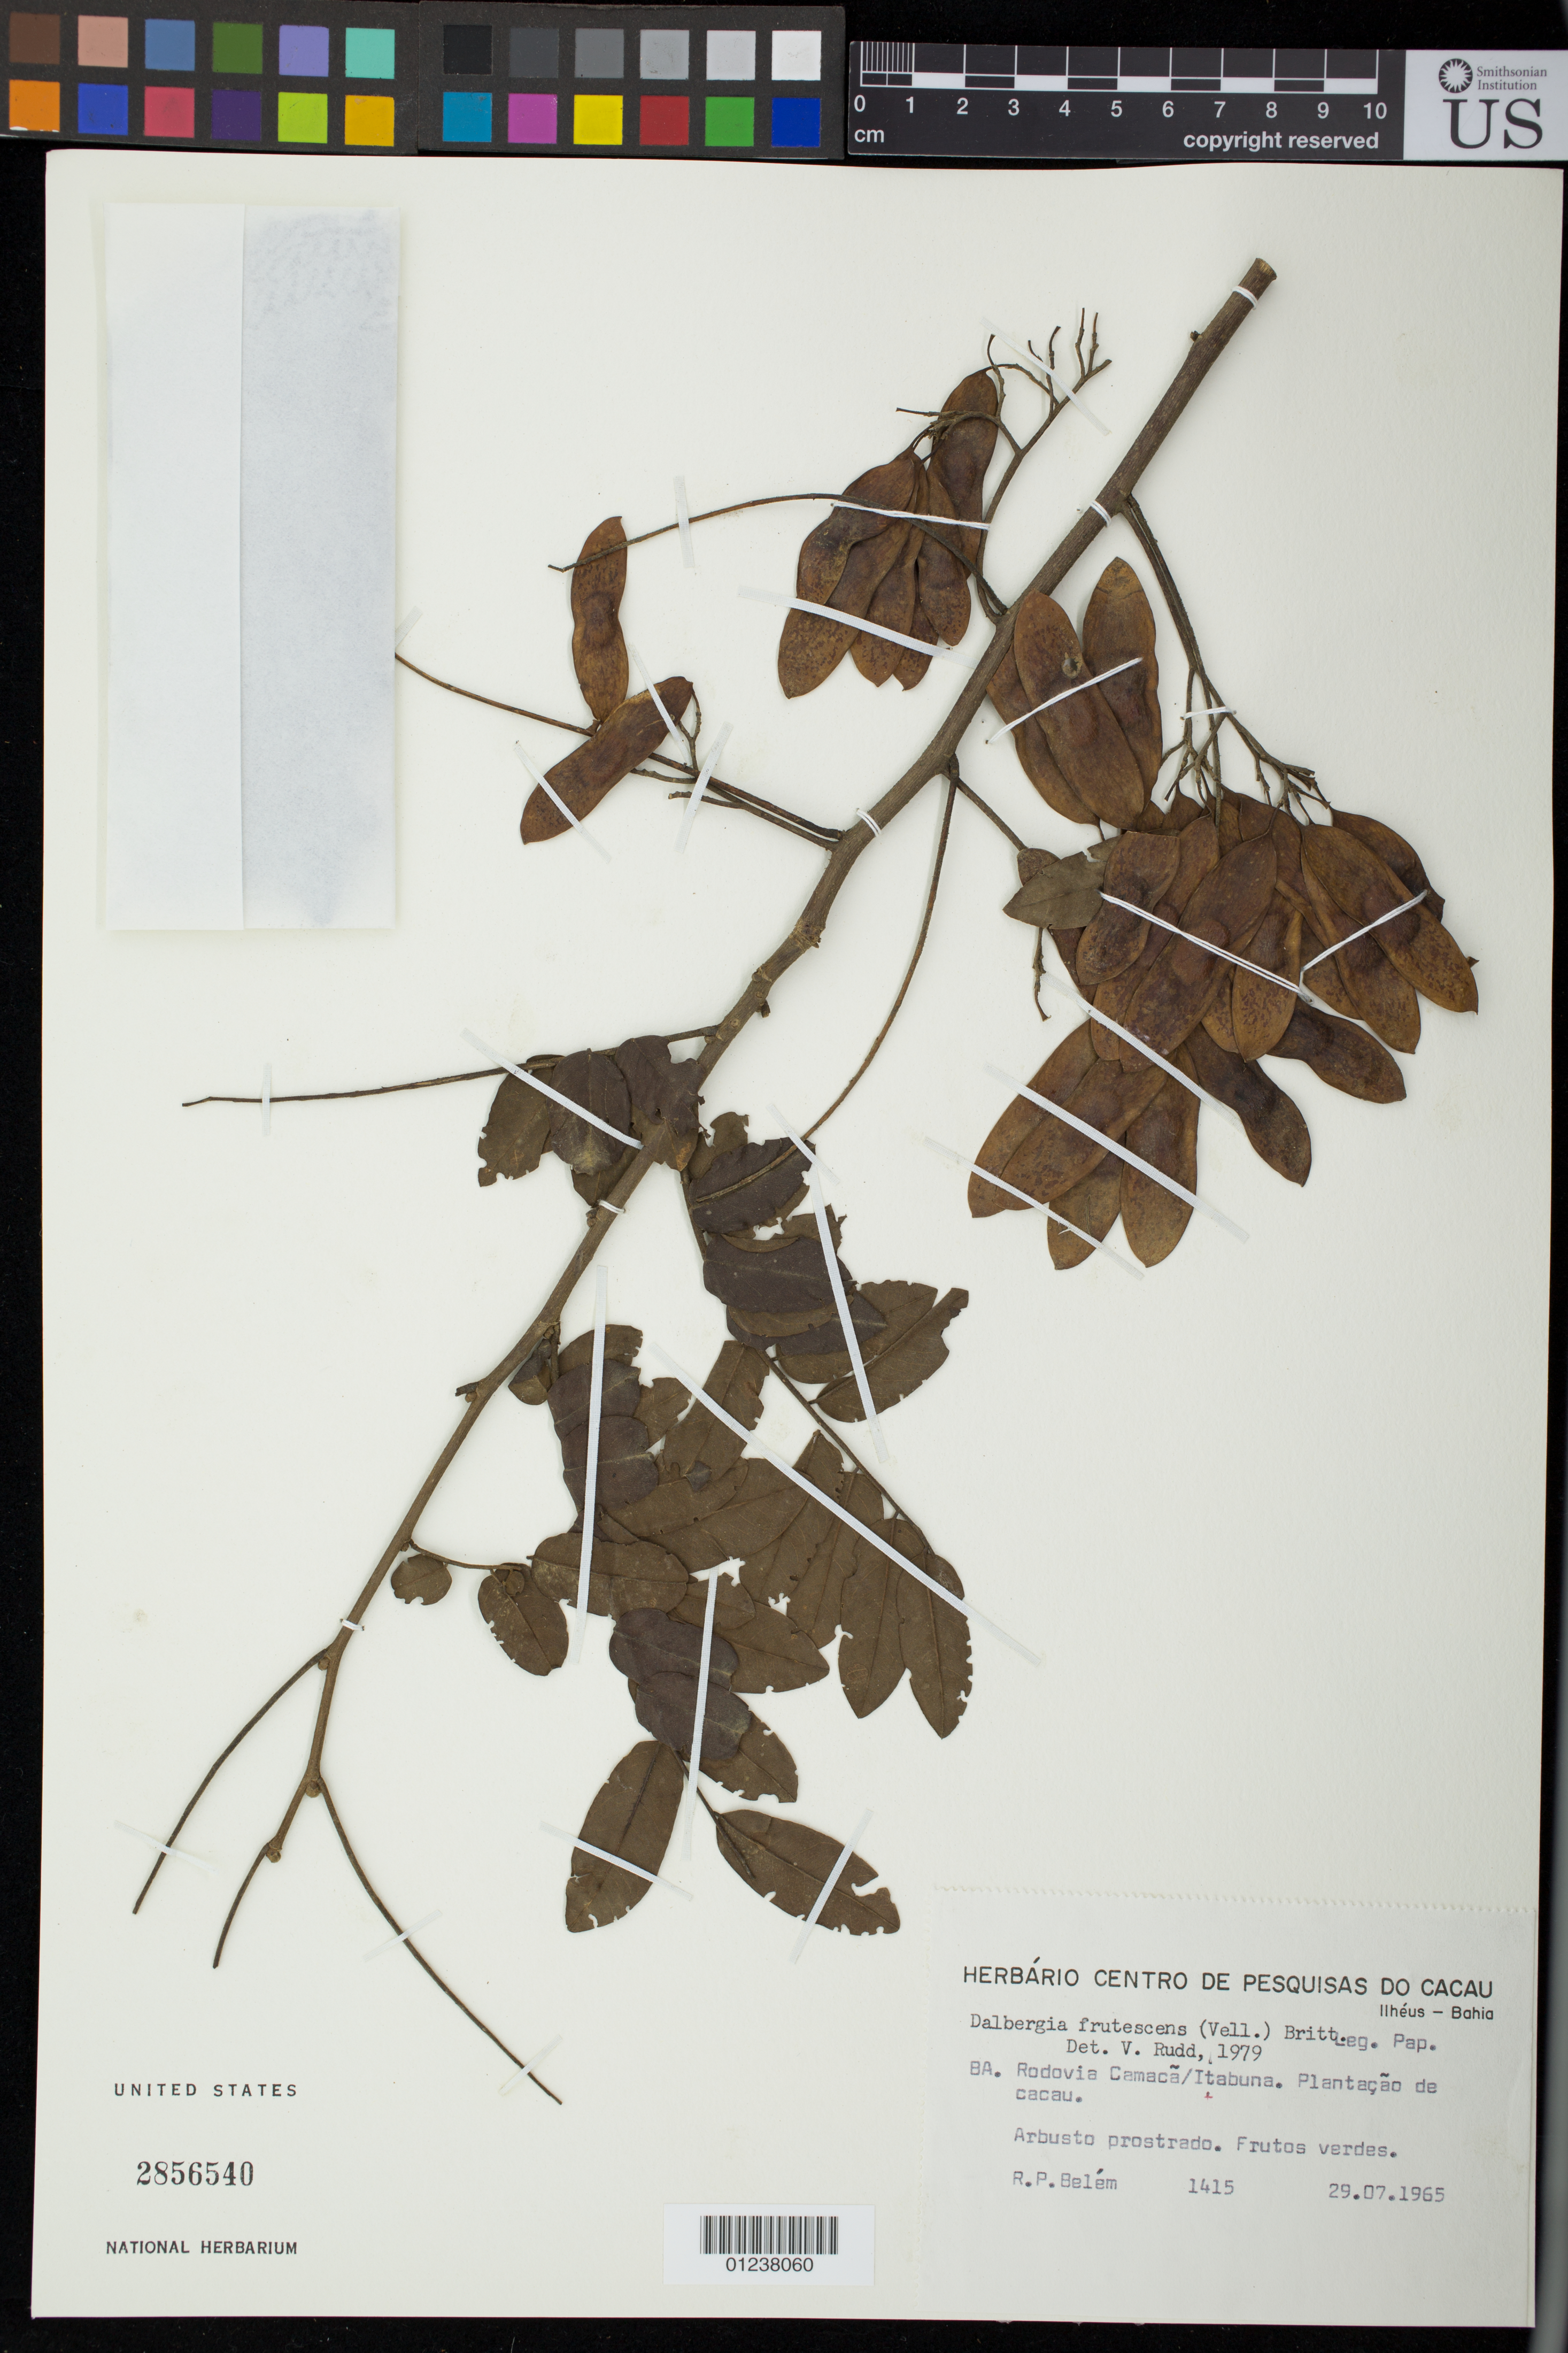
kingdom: Plantae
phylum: Tracheophyta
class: Magnoliopsida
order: Fabales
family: Fabaceae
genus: Dalbergia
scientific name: Dalbergia frutescens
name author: (Vell.) Britton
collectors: R. Belém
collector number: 1415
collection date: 1965-07-29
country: Brazil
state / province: Bahia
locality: BA. Rodovia Camaca / Itabuna. Plantação de cacau.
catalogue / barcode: US 2856540